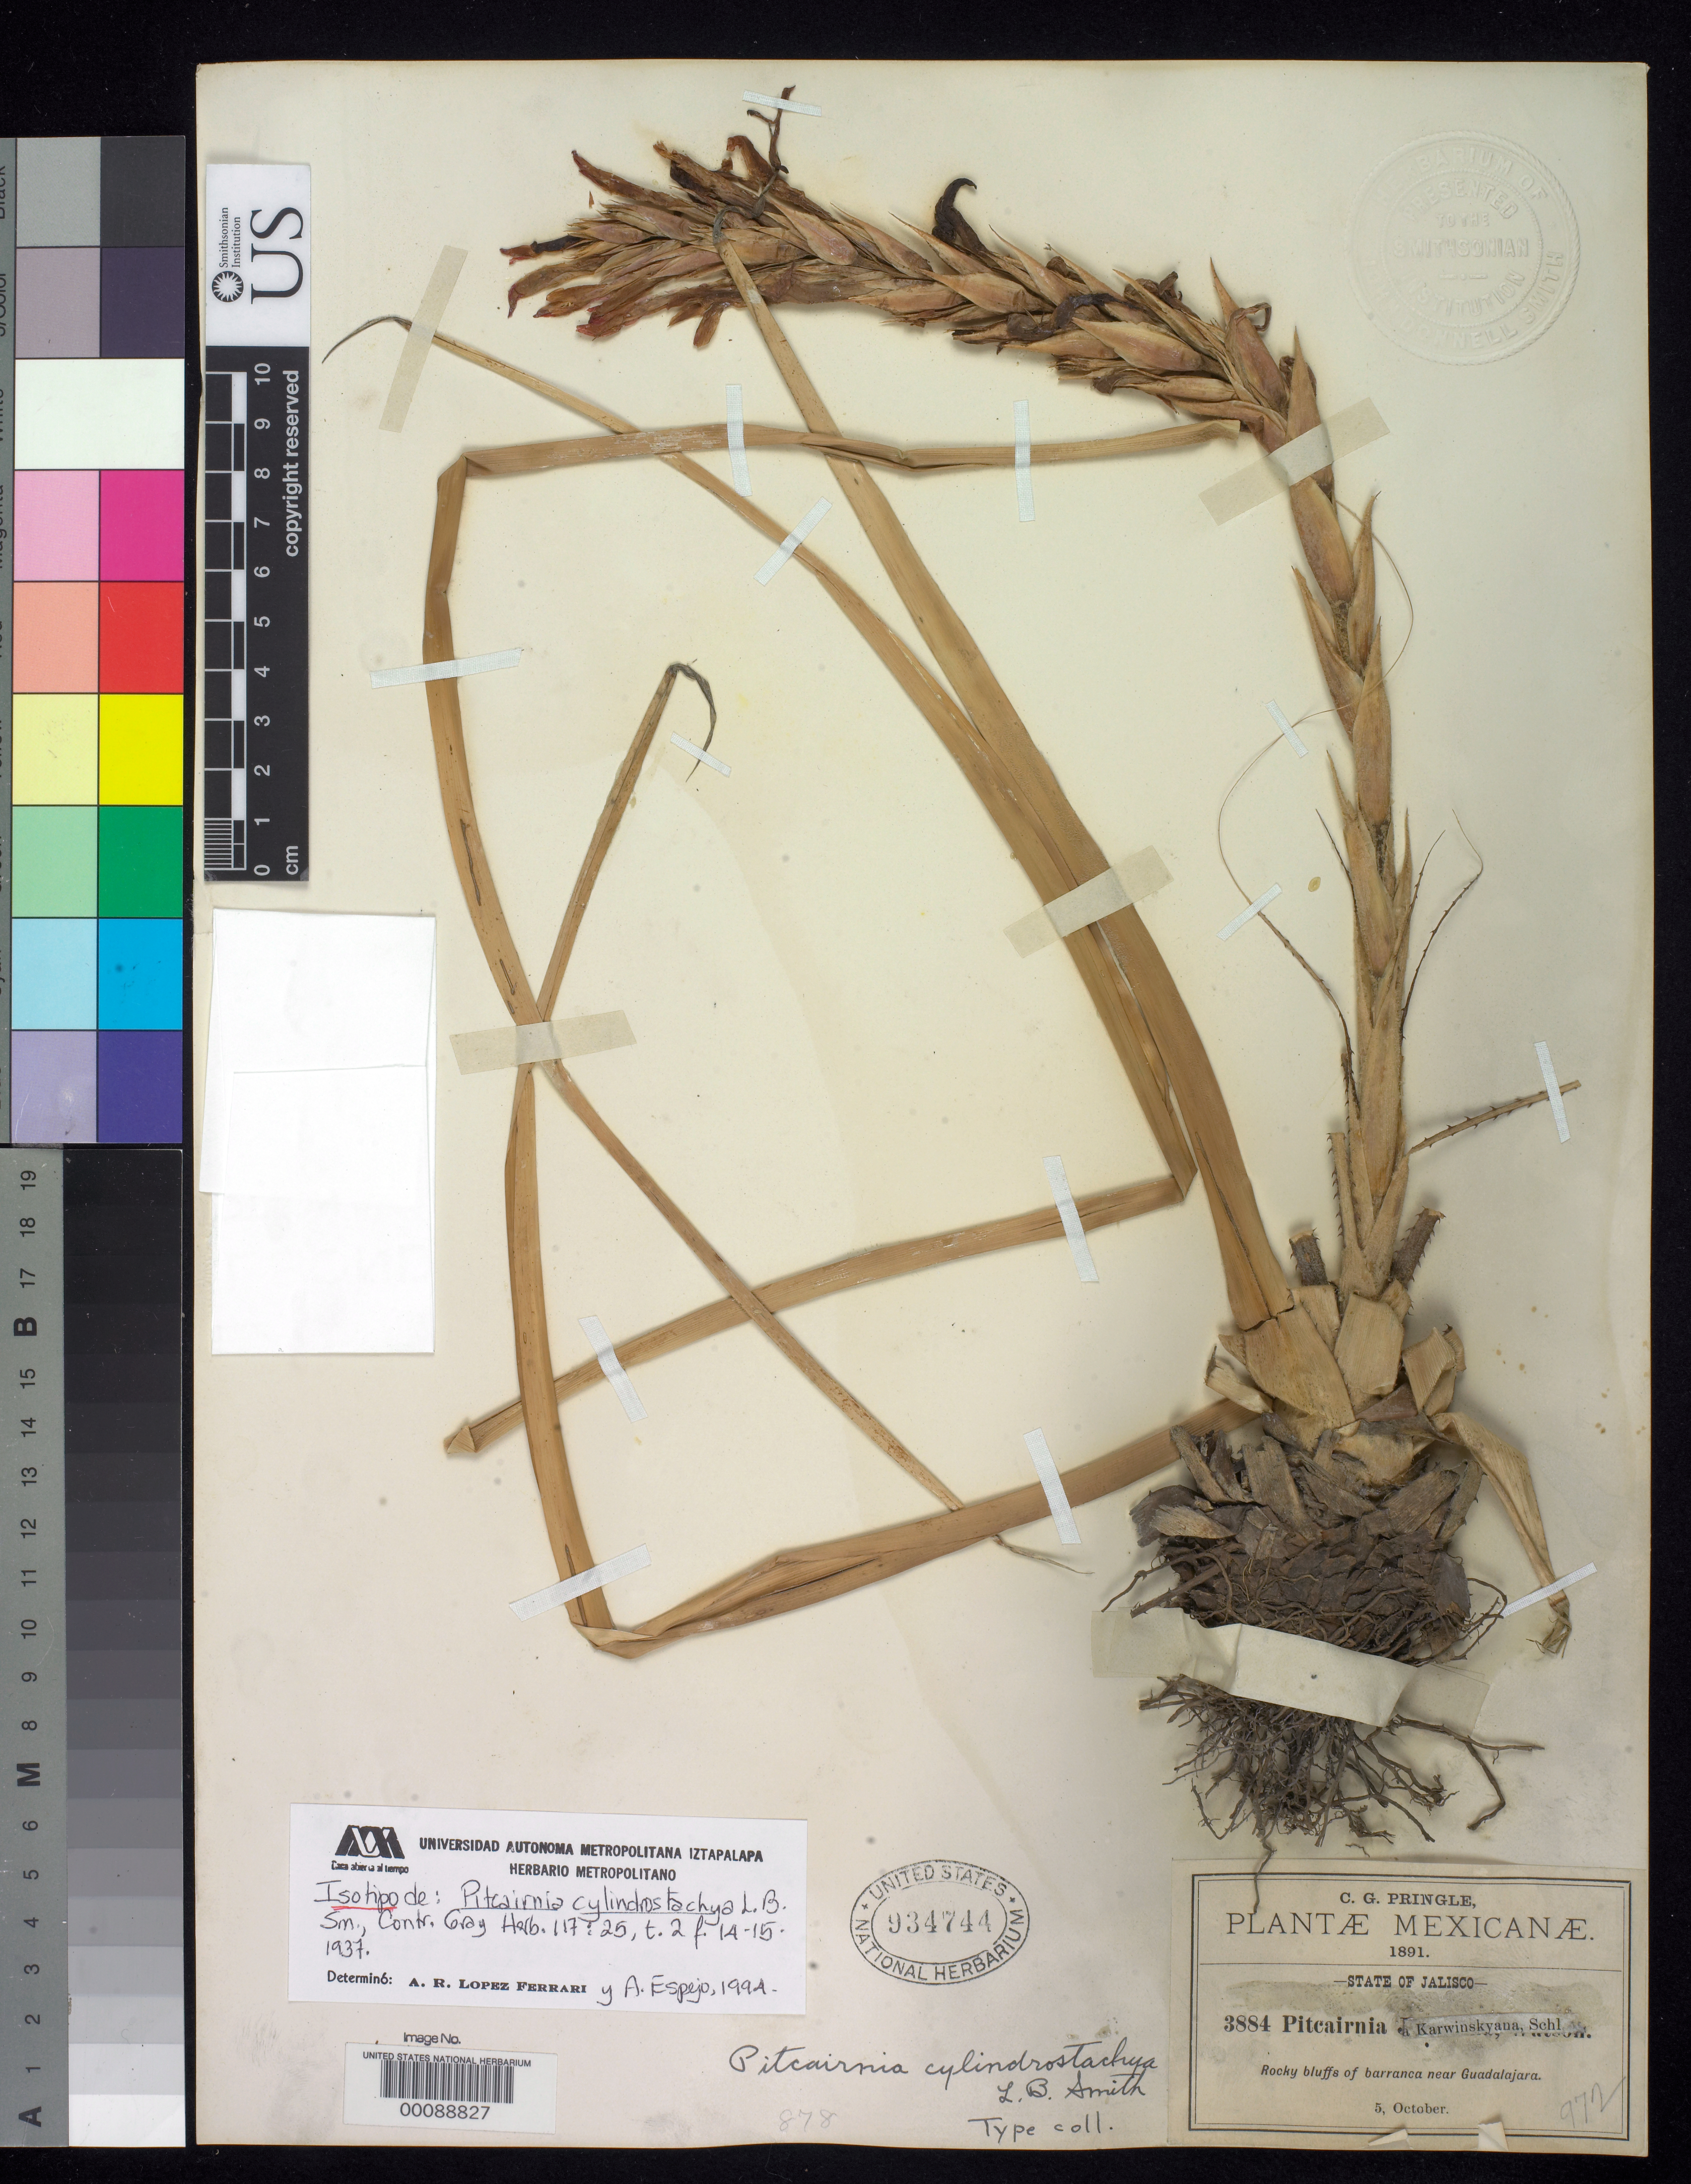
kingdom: Plantae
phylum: Tracheophyta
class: Liliopsida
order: Poales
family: Bromeliaceae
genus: Pitcairnia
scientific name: Pitcairnia cylindrostachya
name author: L.B. Sm.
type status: Isotype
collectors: C. G. Pringle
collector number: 3884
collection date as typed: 05 Oct 1891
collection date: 1891-10-05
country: Mexico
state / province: Jalisco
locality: Barranca near Guadalajara.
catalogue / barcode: US 934744